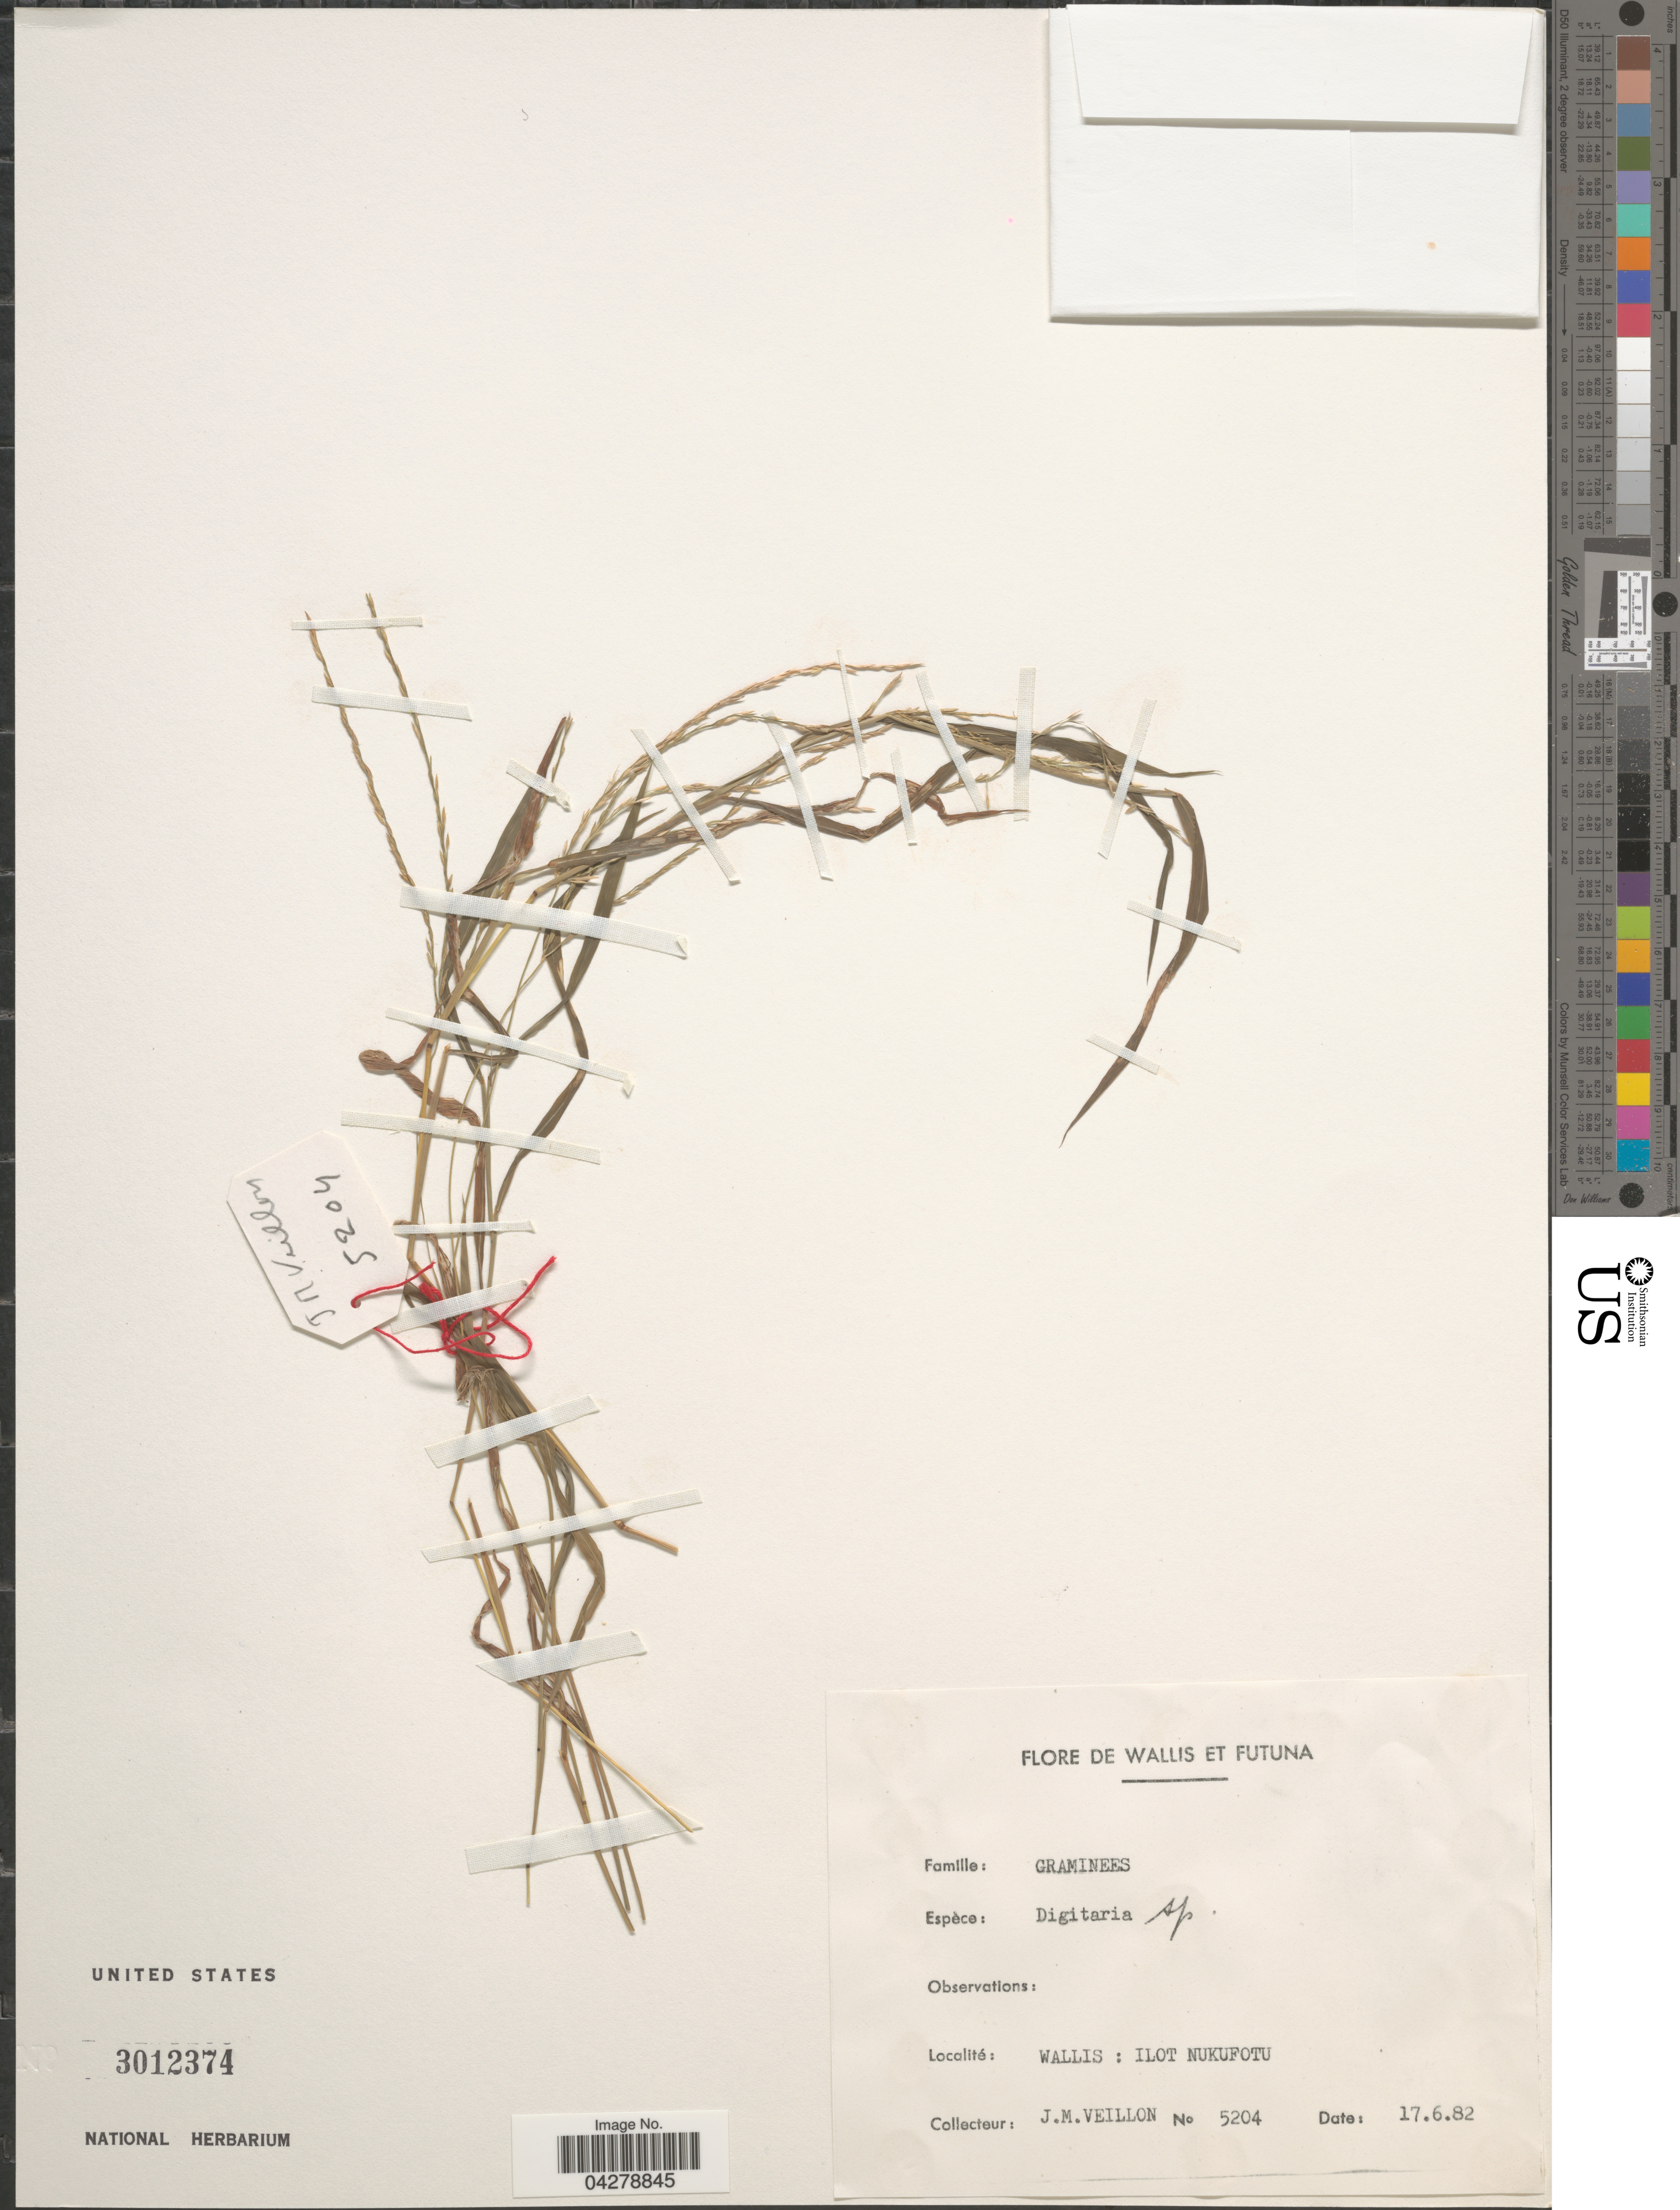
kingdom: Plantae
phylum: Tracheophyta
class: Liliopsida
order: Poales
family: Poaceae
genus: Digitaria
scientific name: Digitaria sp.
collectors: J. Veillon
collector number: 5204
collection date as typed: Transcribed d/m/y: 17/6/82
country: Wallis and Futuna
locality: Wallis: Ilot Nukufotu.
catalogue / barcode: US 3012374